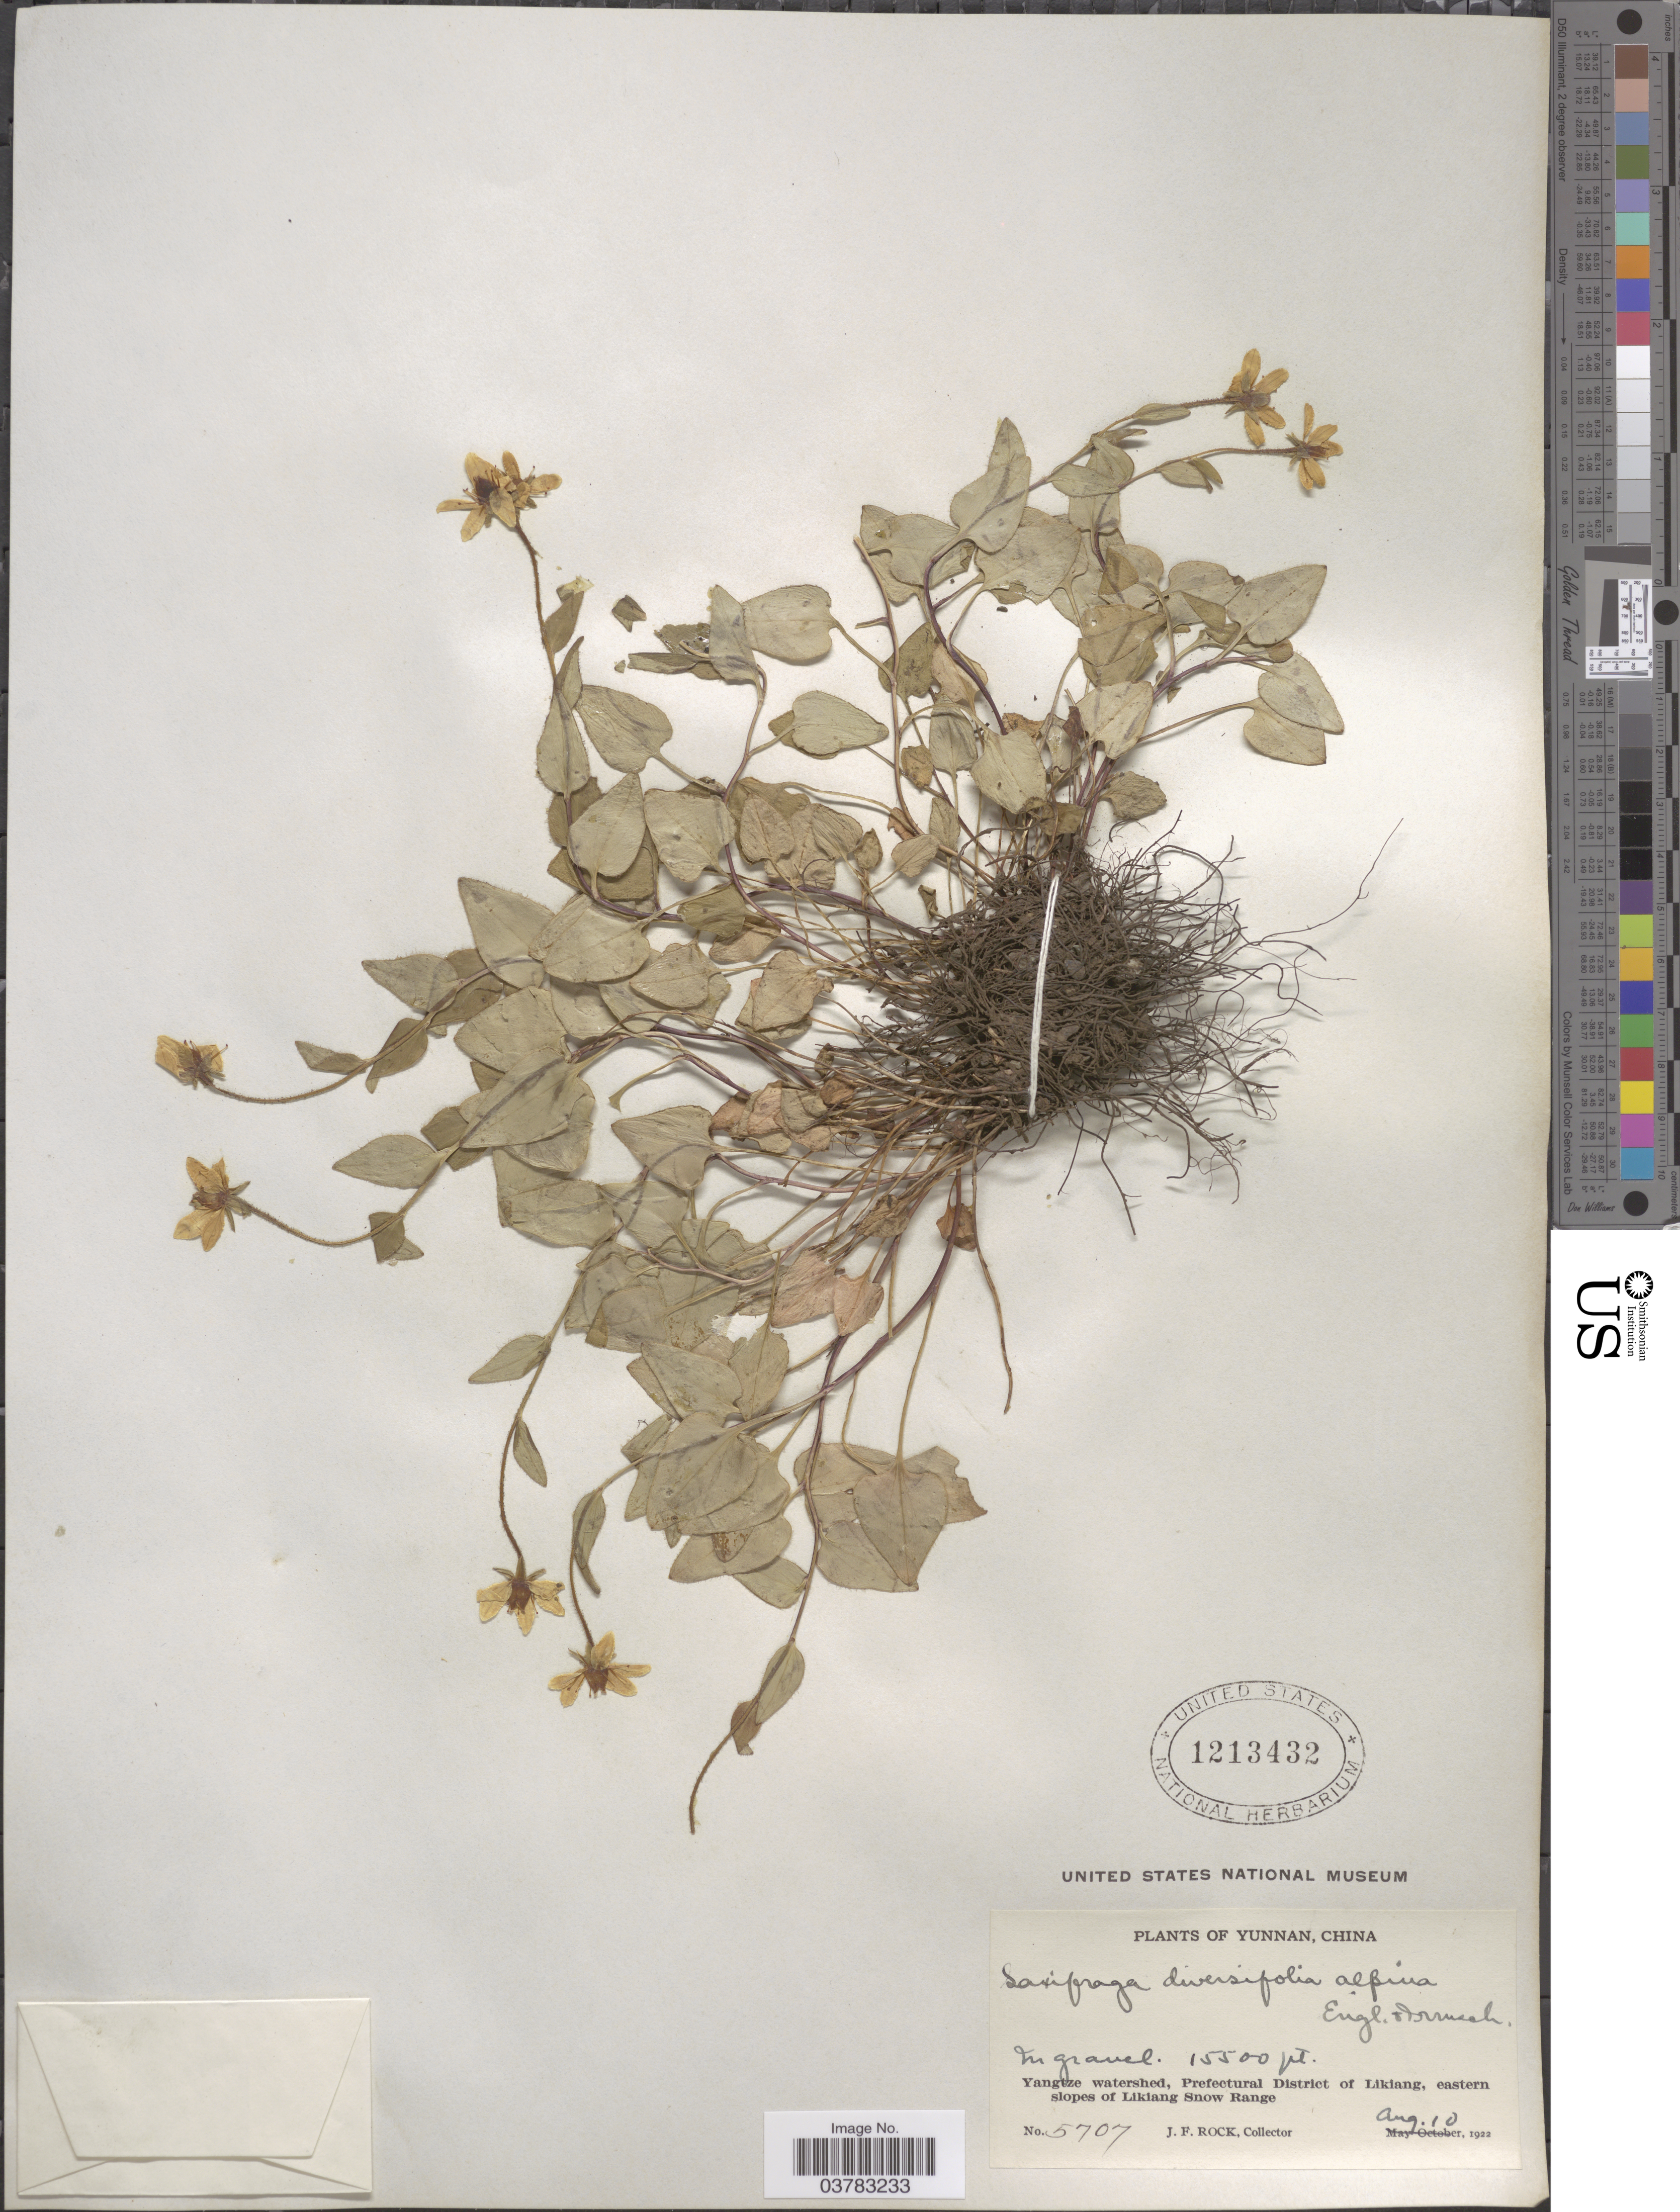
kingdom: Plantae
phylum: Tracheophyta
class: Magnoliopsida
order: Saxifragales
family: Saxifragaceae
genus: Saxifraga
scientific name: Saxifraga diversifolia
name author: Wall.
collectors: J. Rock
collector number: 5707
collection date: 1922-08-10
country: China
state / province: Yunnan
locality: In gravel. Yangtze watershed, Prefectural District of Likiang, eastern slopes of Likiang Snow Range.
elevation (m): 4724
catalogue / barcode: US 1213432